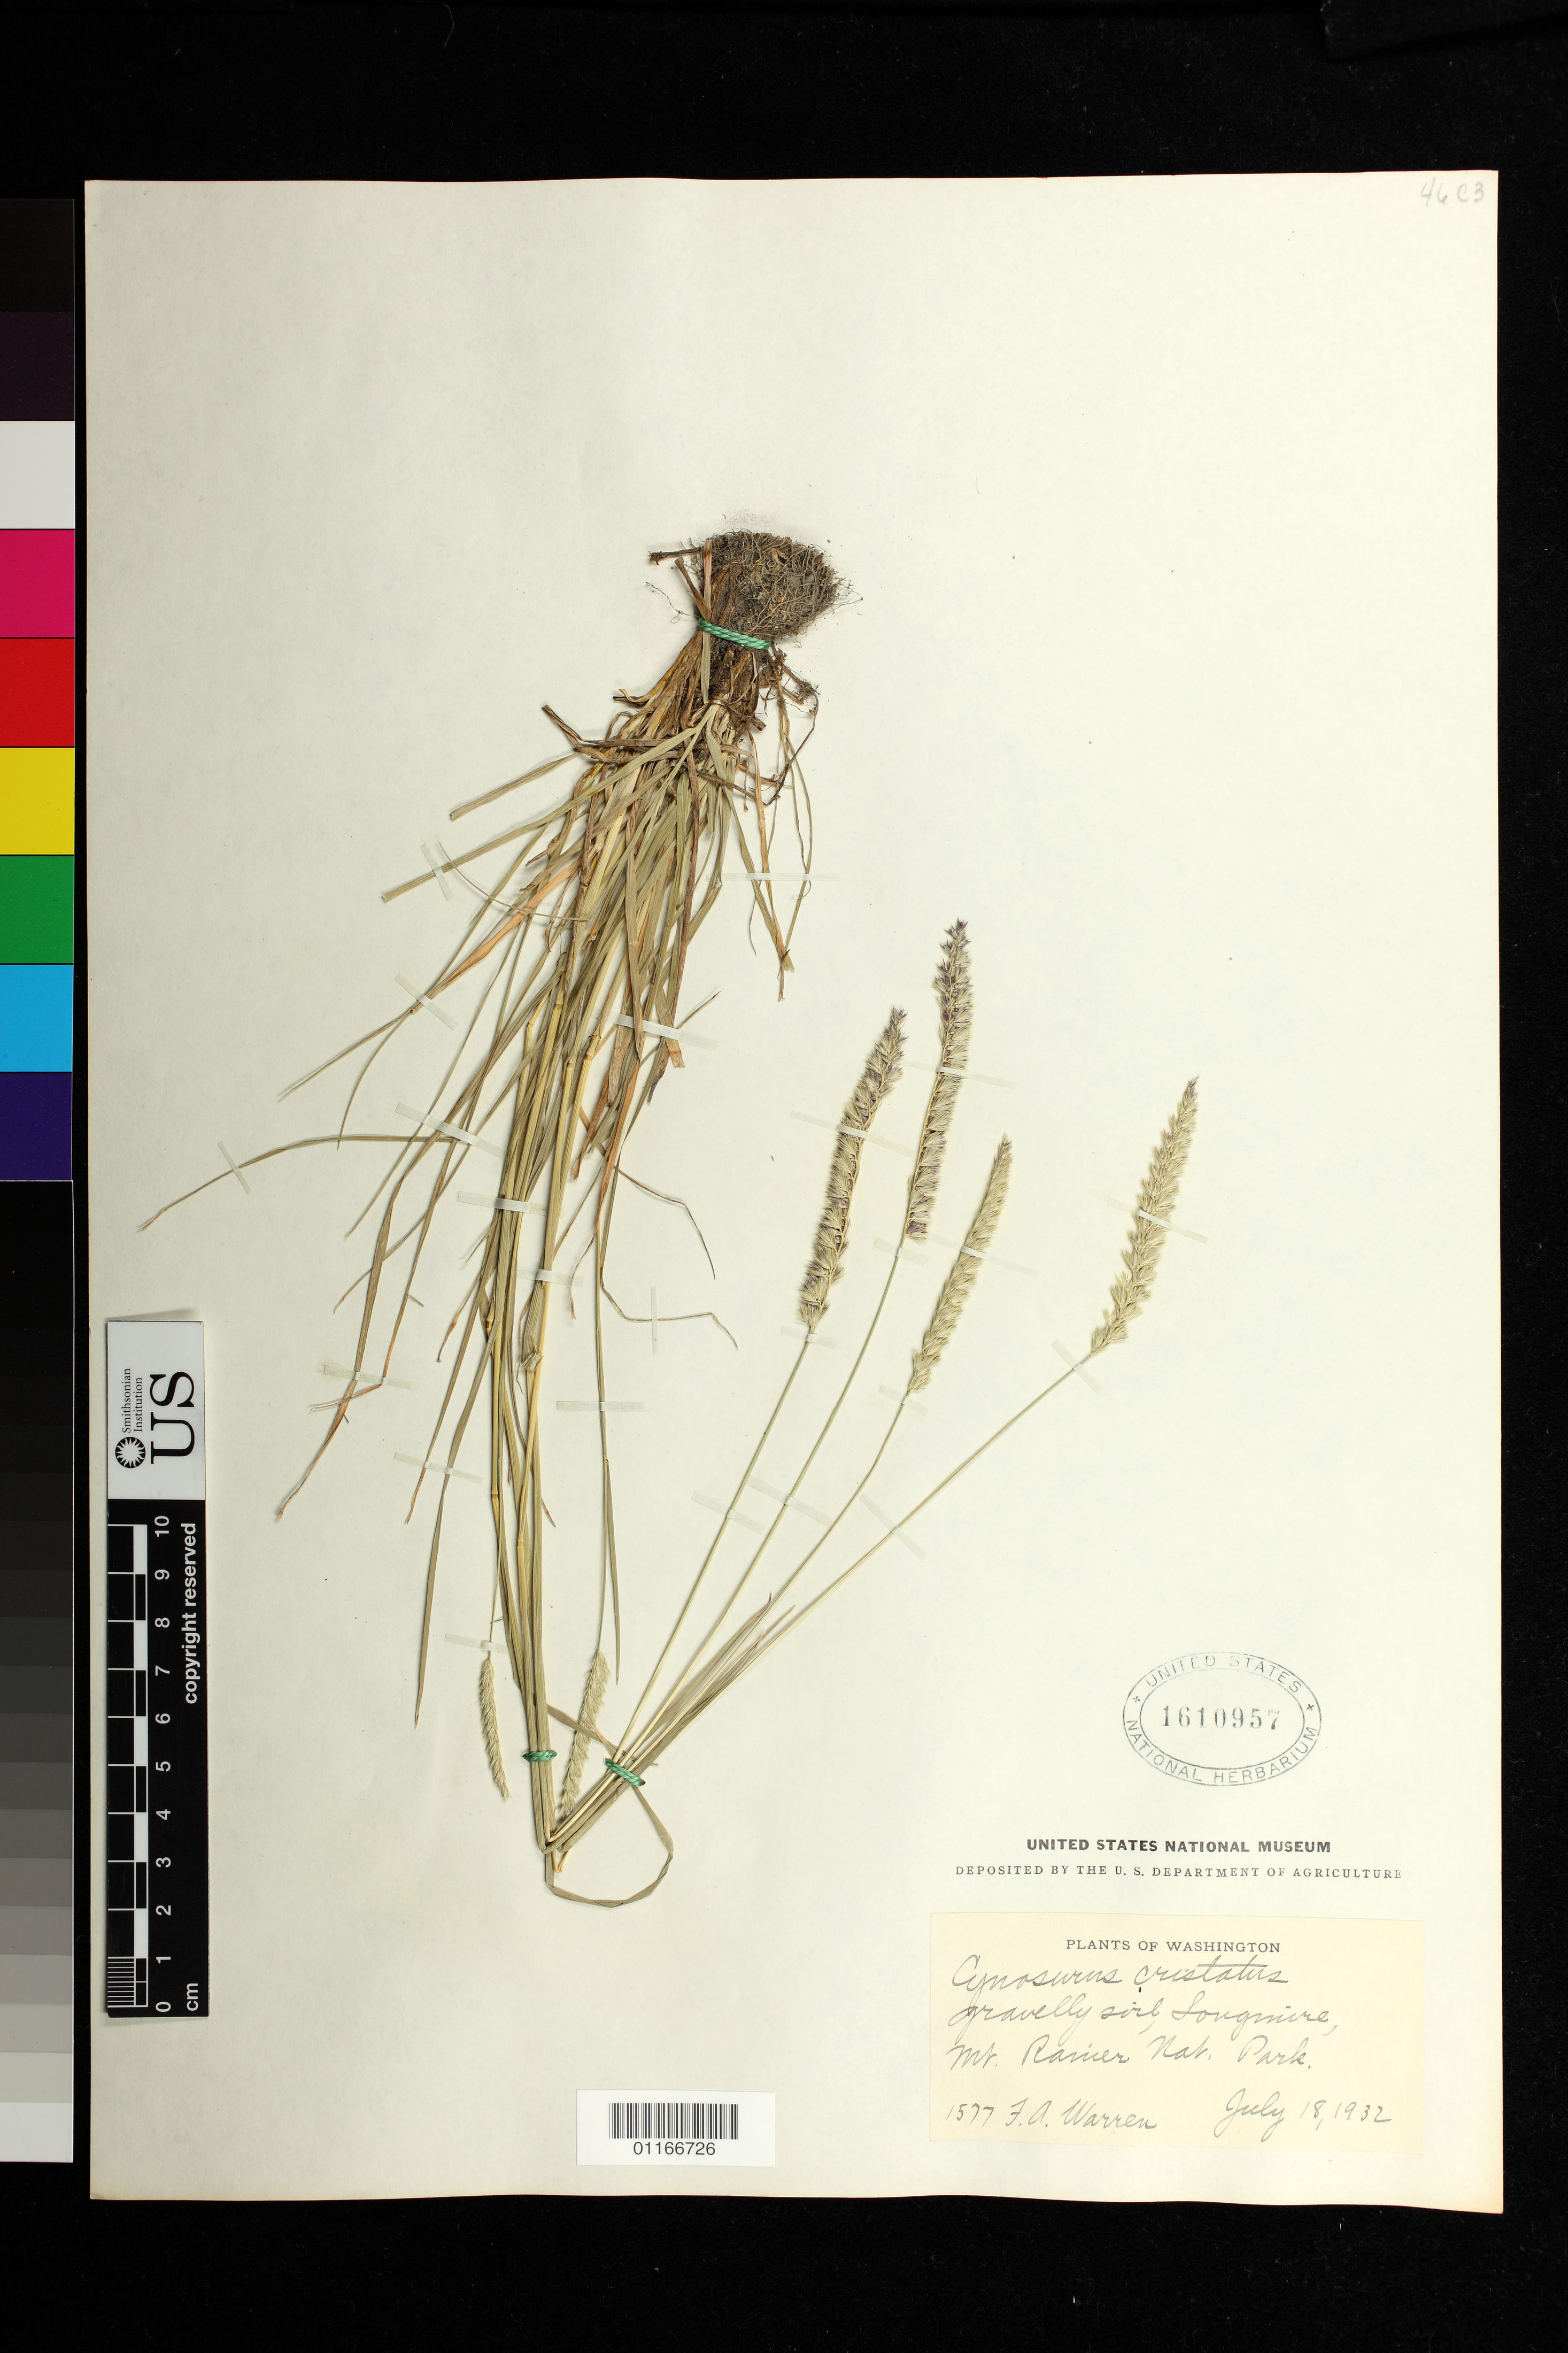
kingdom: Plantae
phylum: Tracheophyta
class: Liliopsida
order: Poales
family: Poaceae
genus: Cynosurus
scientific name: Cynosurus cristatus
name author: L.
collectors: F. Warren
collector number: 1577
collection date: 1932-07-18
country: United States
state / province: Washington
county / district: Pierce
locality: Mt. Rainier National Park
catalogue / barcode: US 1610957